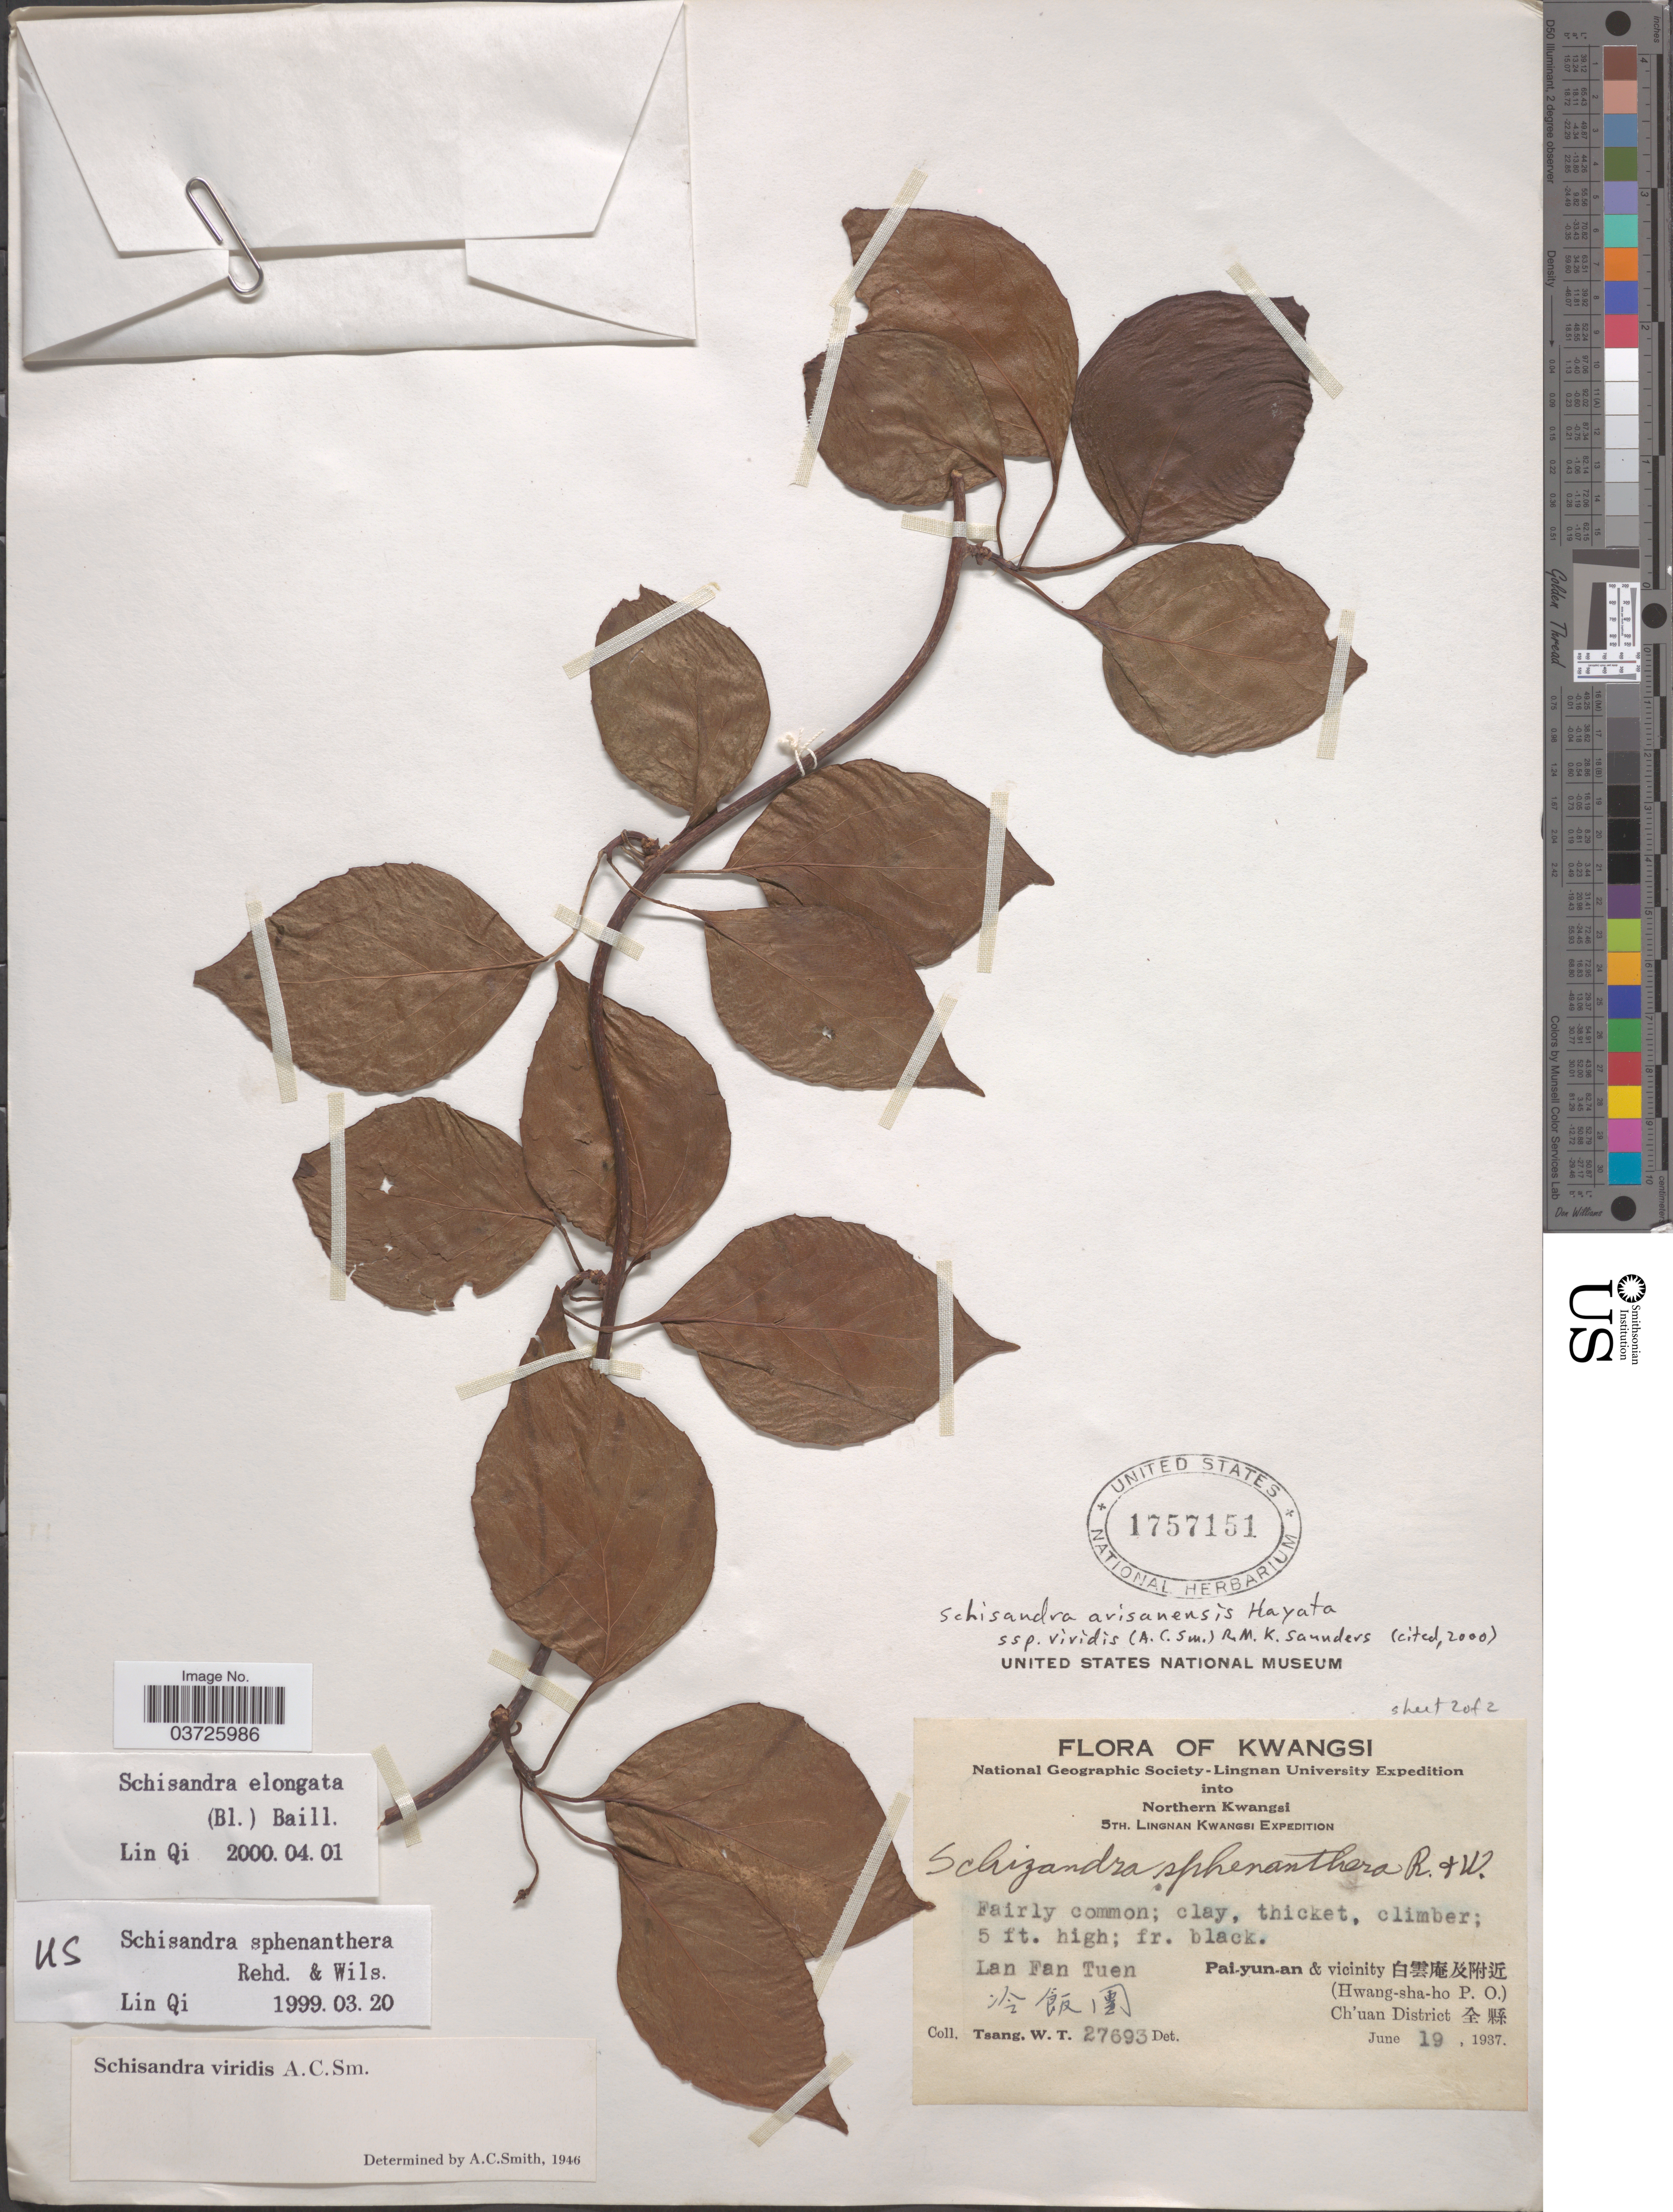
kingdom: Plantae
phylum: Tracheophyta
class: Magnoliopsida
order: Austrobaileyales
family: Schisandraceae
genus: Schisandra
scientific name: Schisandra elongata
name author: (Blume) Baill.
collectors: W. T. Tsang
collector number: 27693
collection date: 1937-06-19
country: China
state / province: Guangxi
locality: Kwangsi. Northern Kwangsi. Lan Fan Tuen X. Pai-yun-an & vicinity X. (Hwang-sha-ho P. O.) Ch'uan District X.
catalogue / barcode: US 1757151